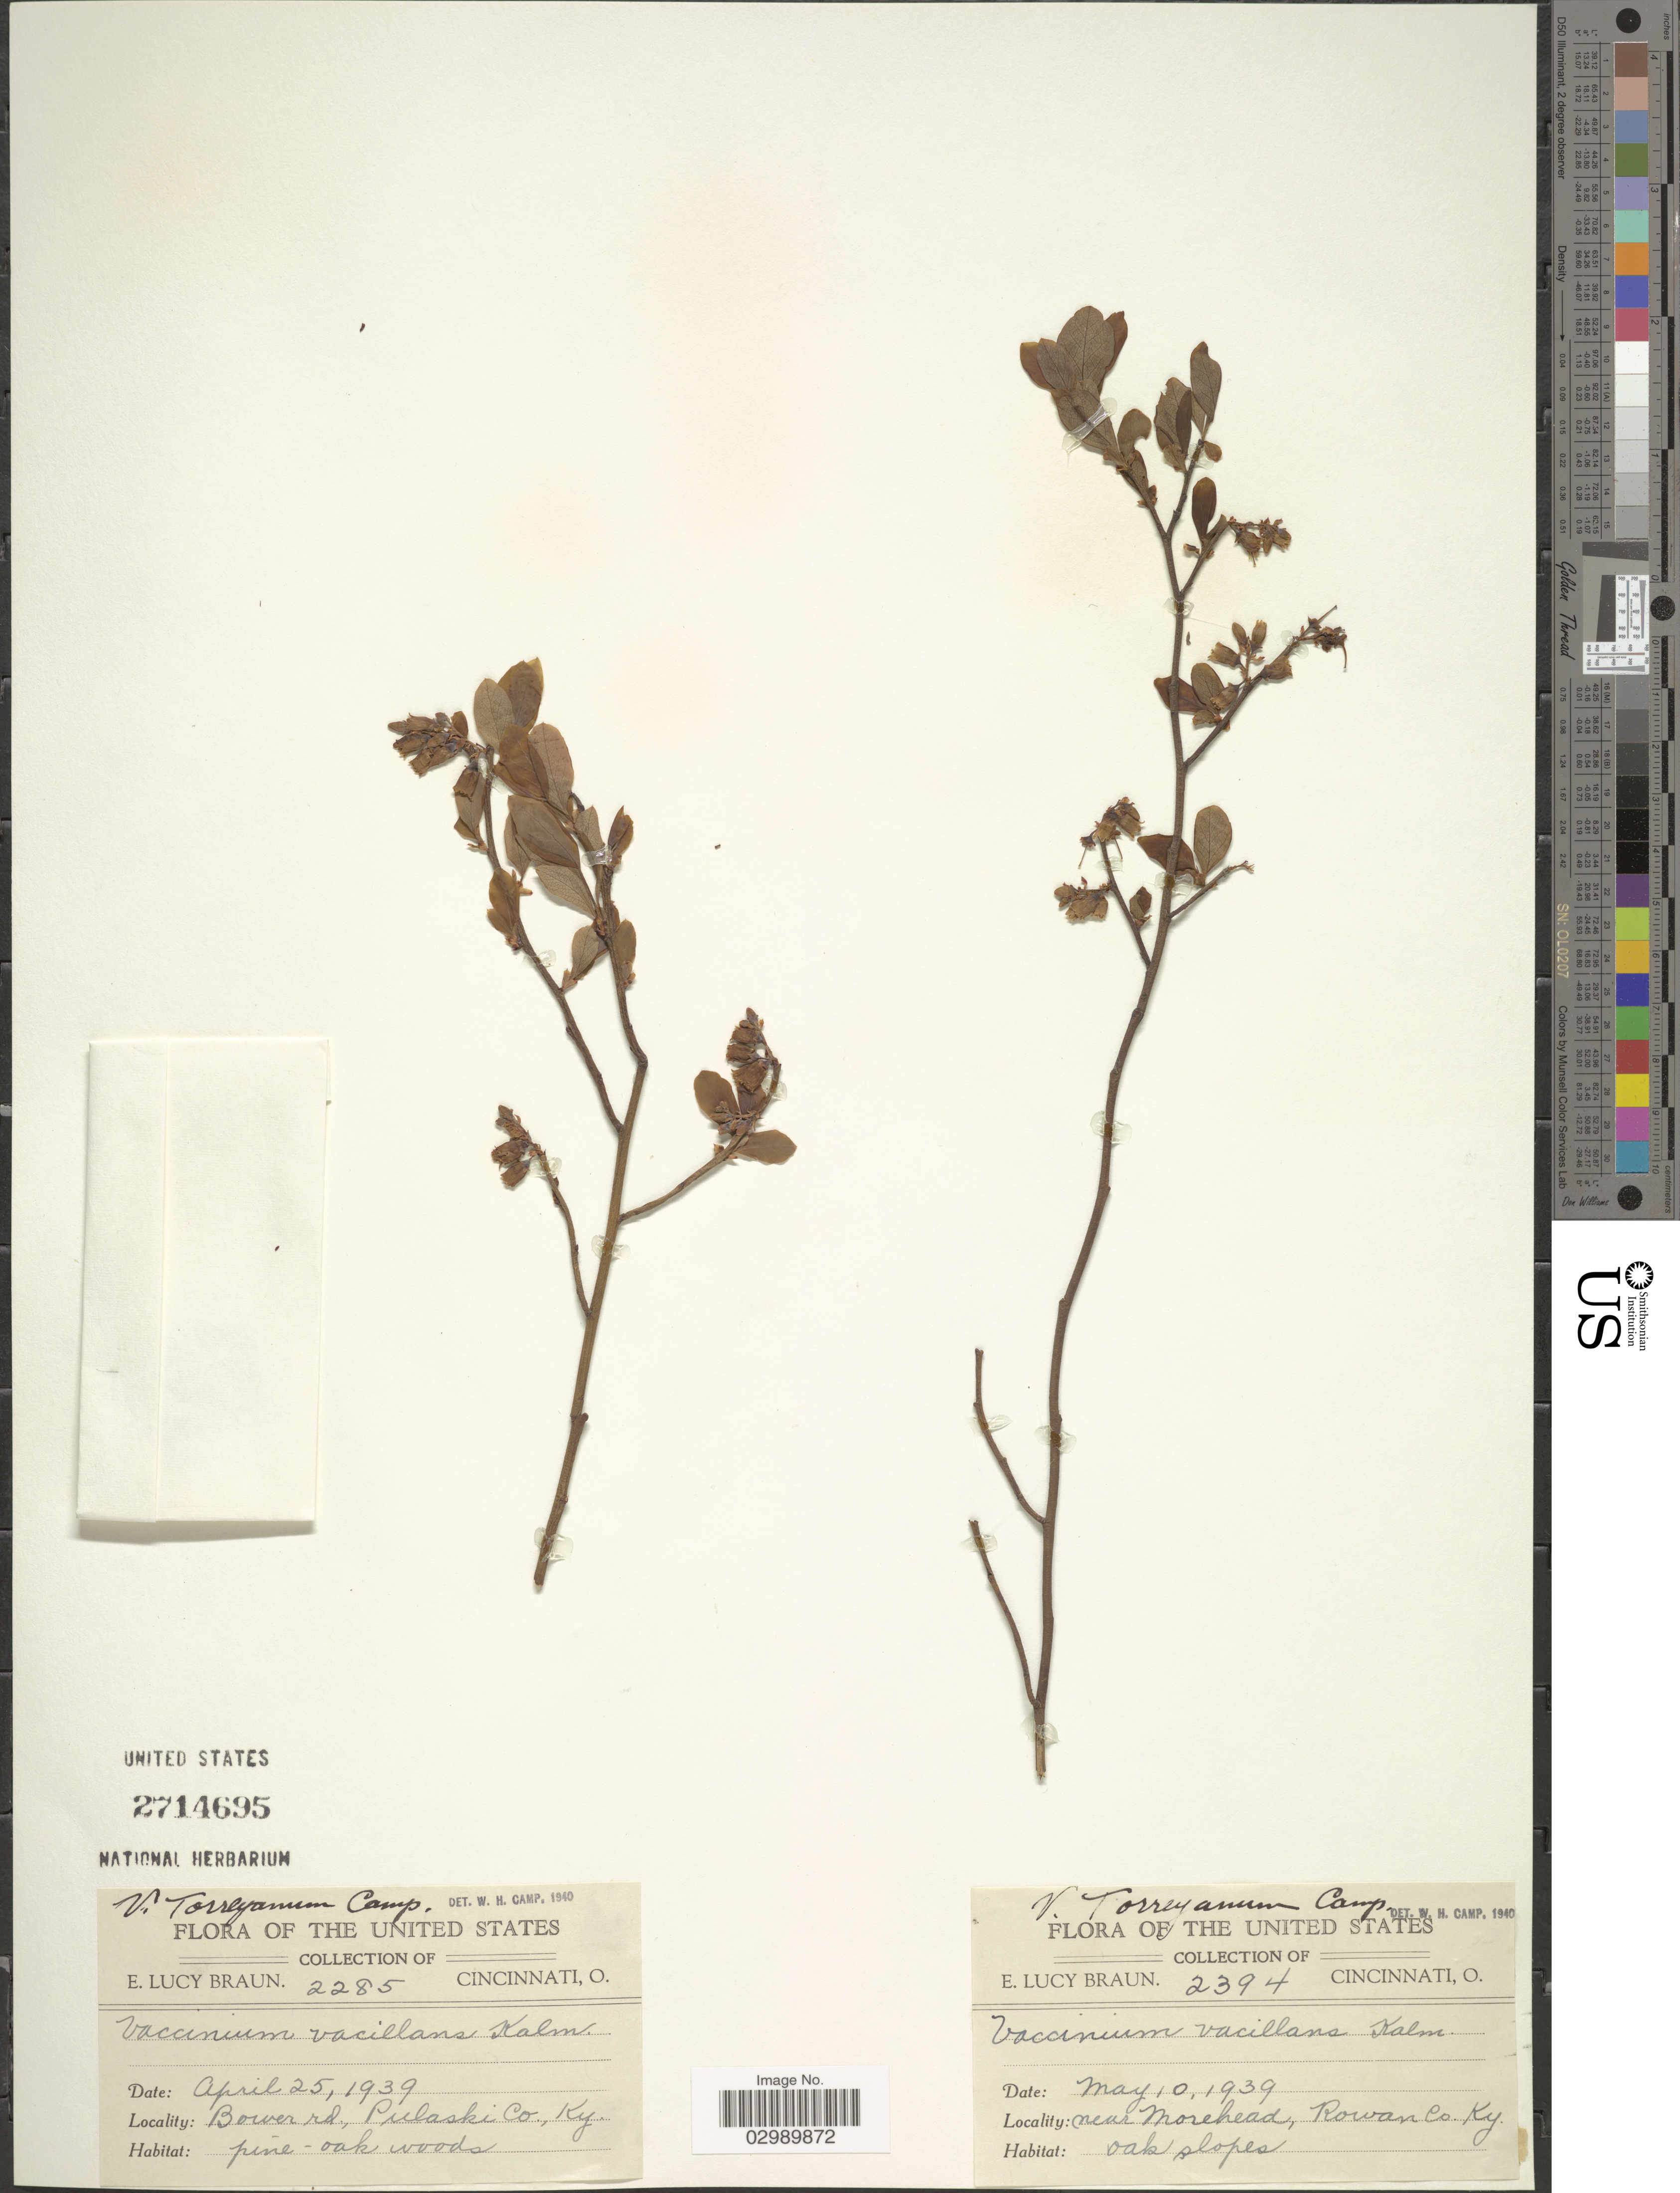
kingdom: Plantae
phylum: Tracheophyta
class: Magnoliopsida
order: Ericales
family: Ericaceae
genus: Vaccinium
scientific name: Vaccinium torreyanum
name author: Camp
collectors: E. L. Braun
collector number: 2394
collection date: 1939-05-10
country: United States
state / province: Kentucky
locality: Near Morehead, Rowan Co., Ky.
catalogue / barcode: US 2714695-2